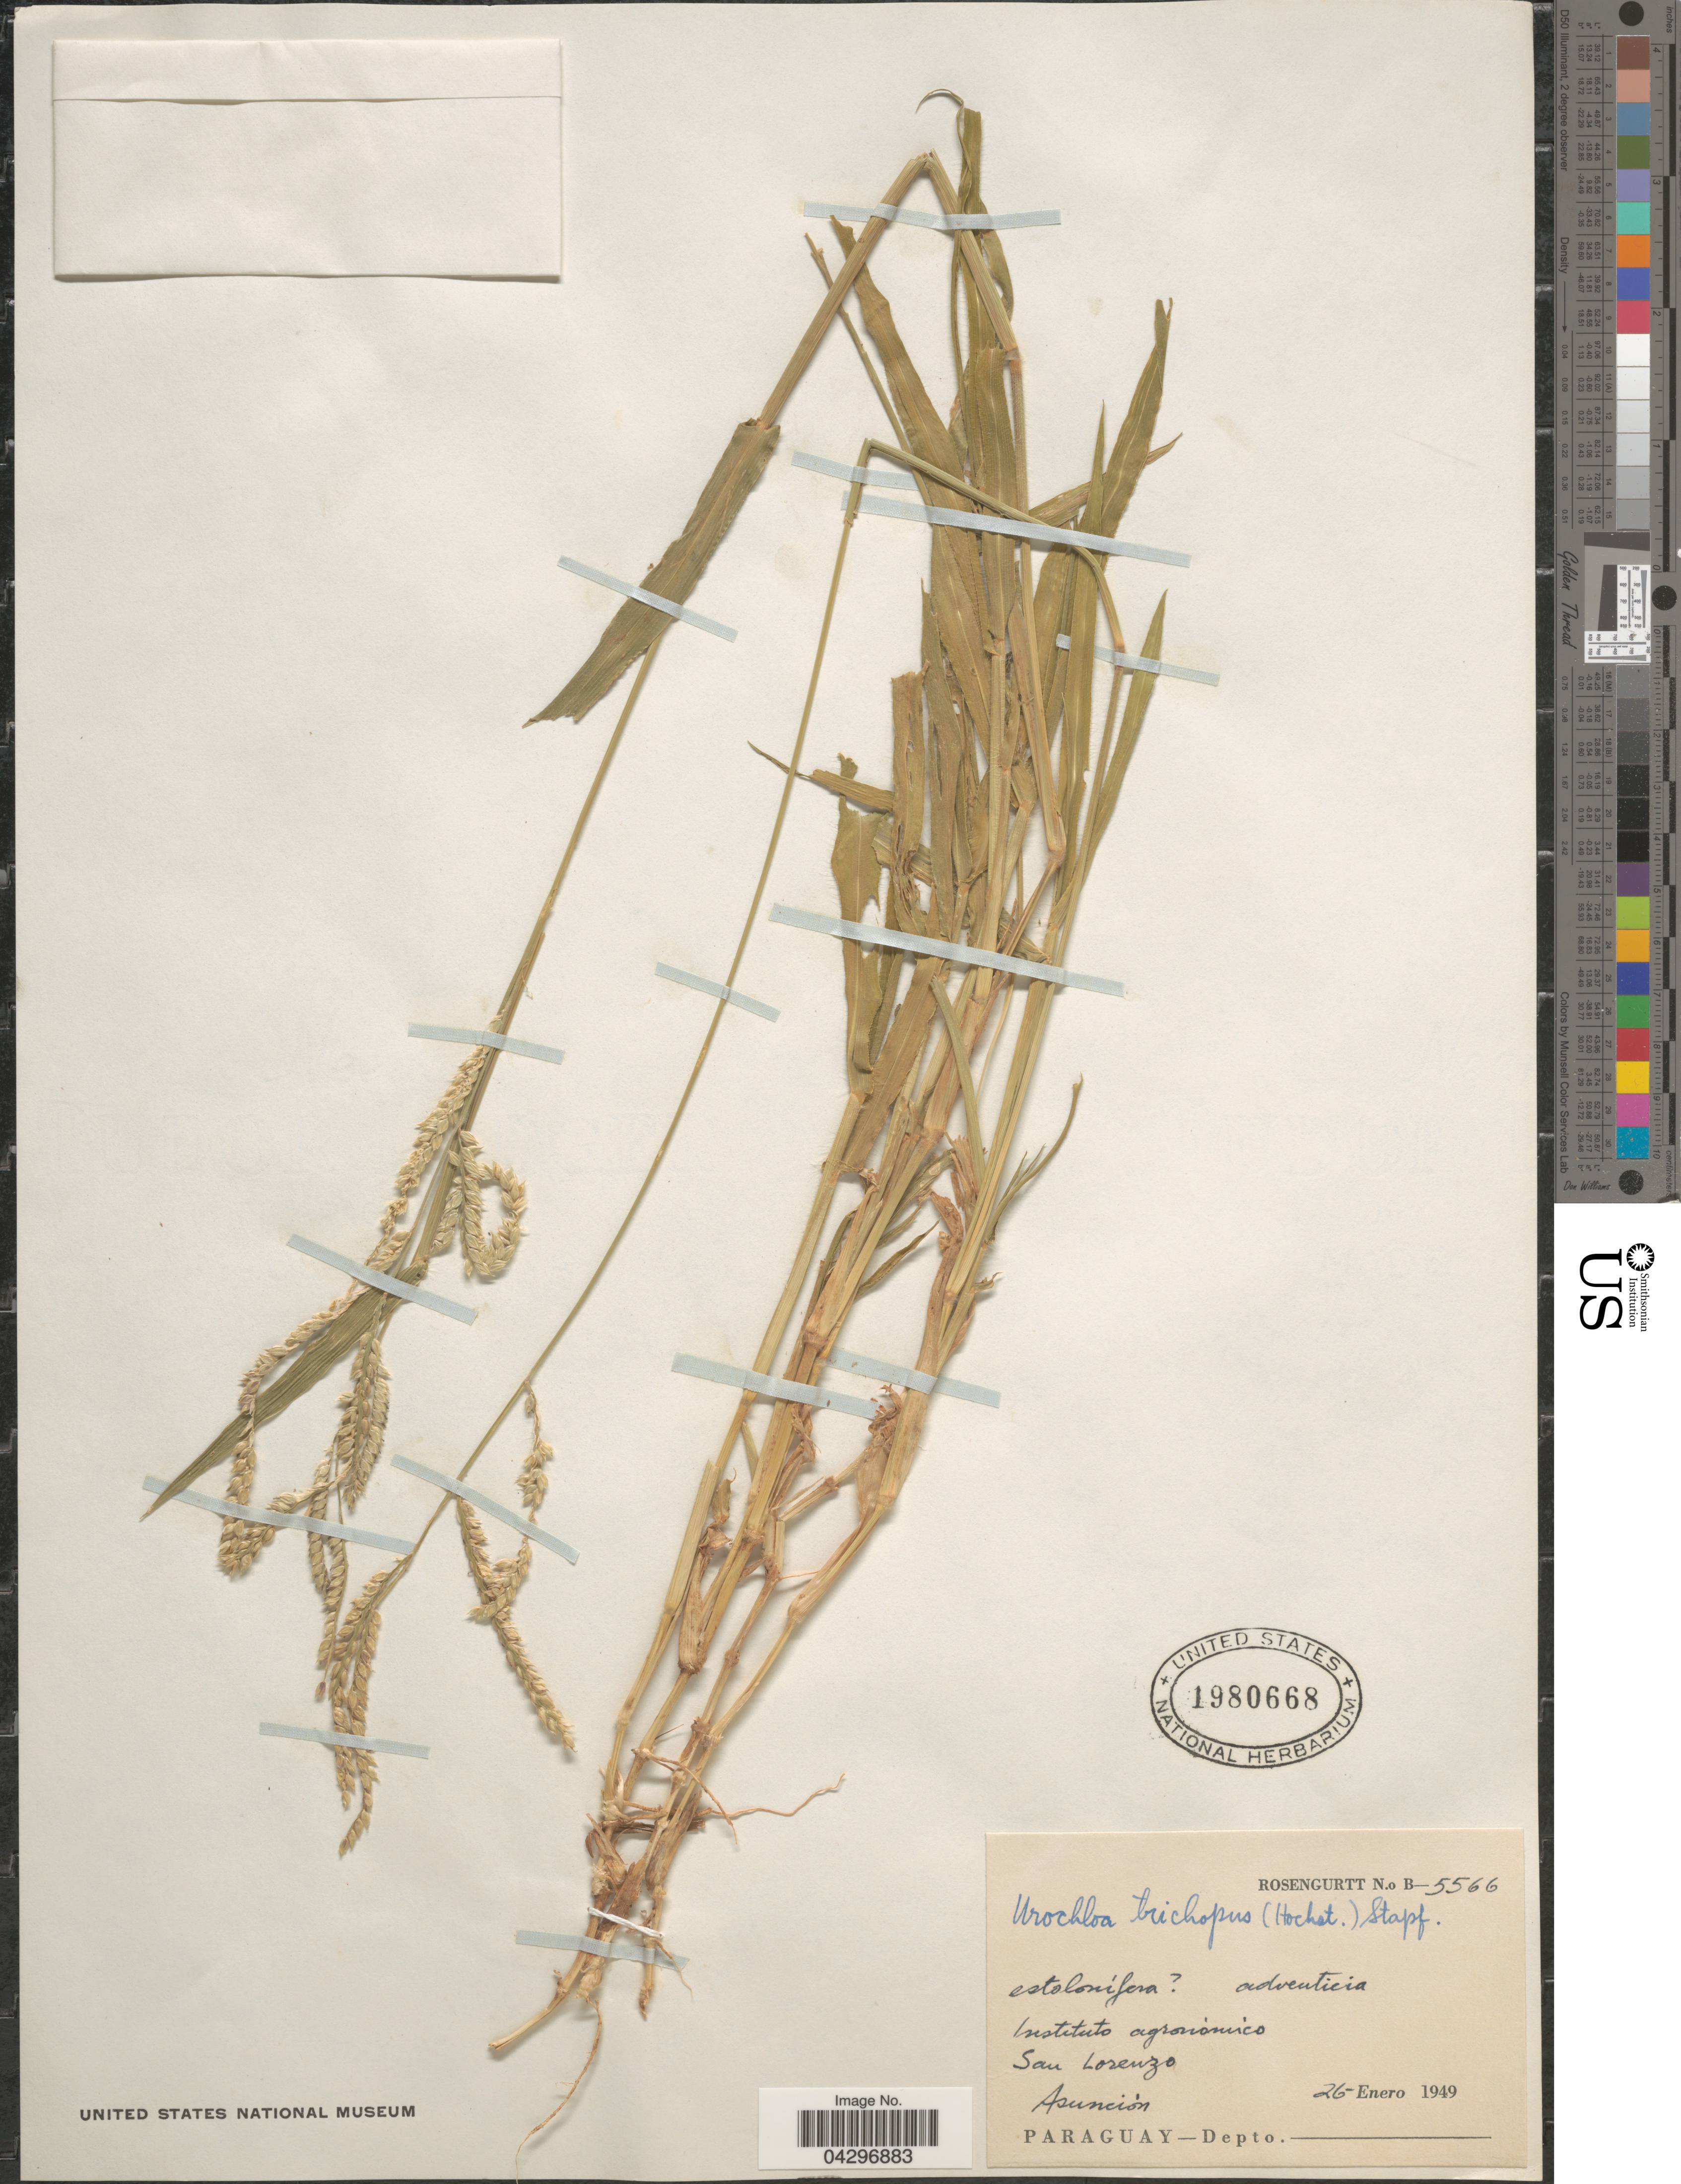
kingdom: Plantae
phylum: Tracheophyta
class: Liliopsida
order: Poales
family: Poaceae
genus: Urochloa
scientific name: Urochloa trichopus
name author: (Hochst.) Stapf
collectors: Rosengurtt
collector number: B-5566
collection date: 1949-01-26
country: Paraguay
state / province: Asuncion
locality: Instituto agronómico. San Lorenzo.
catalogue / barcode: US 1980668